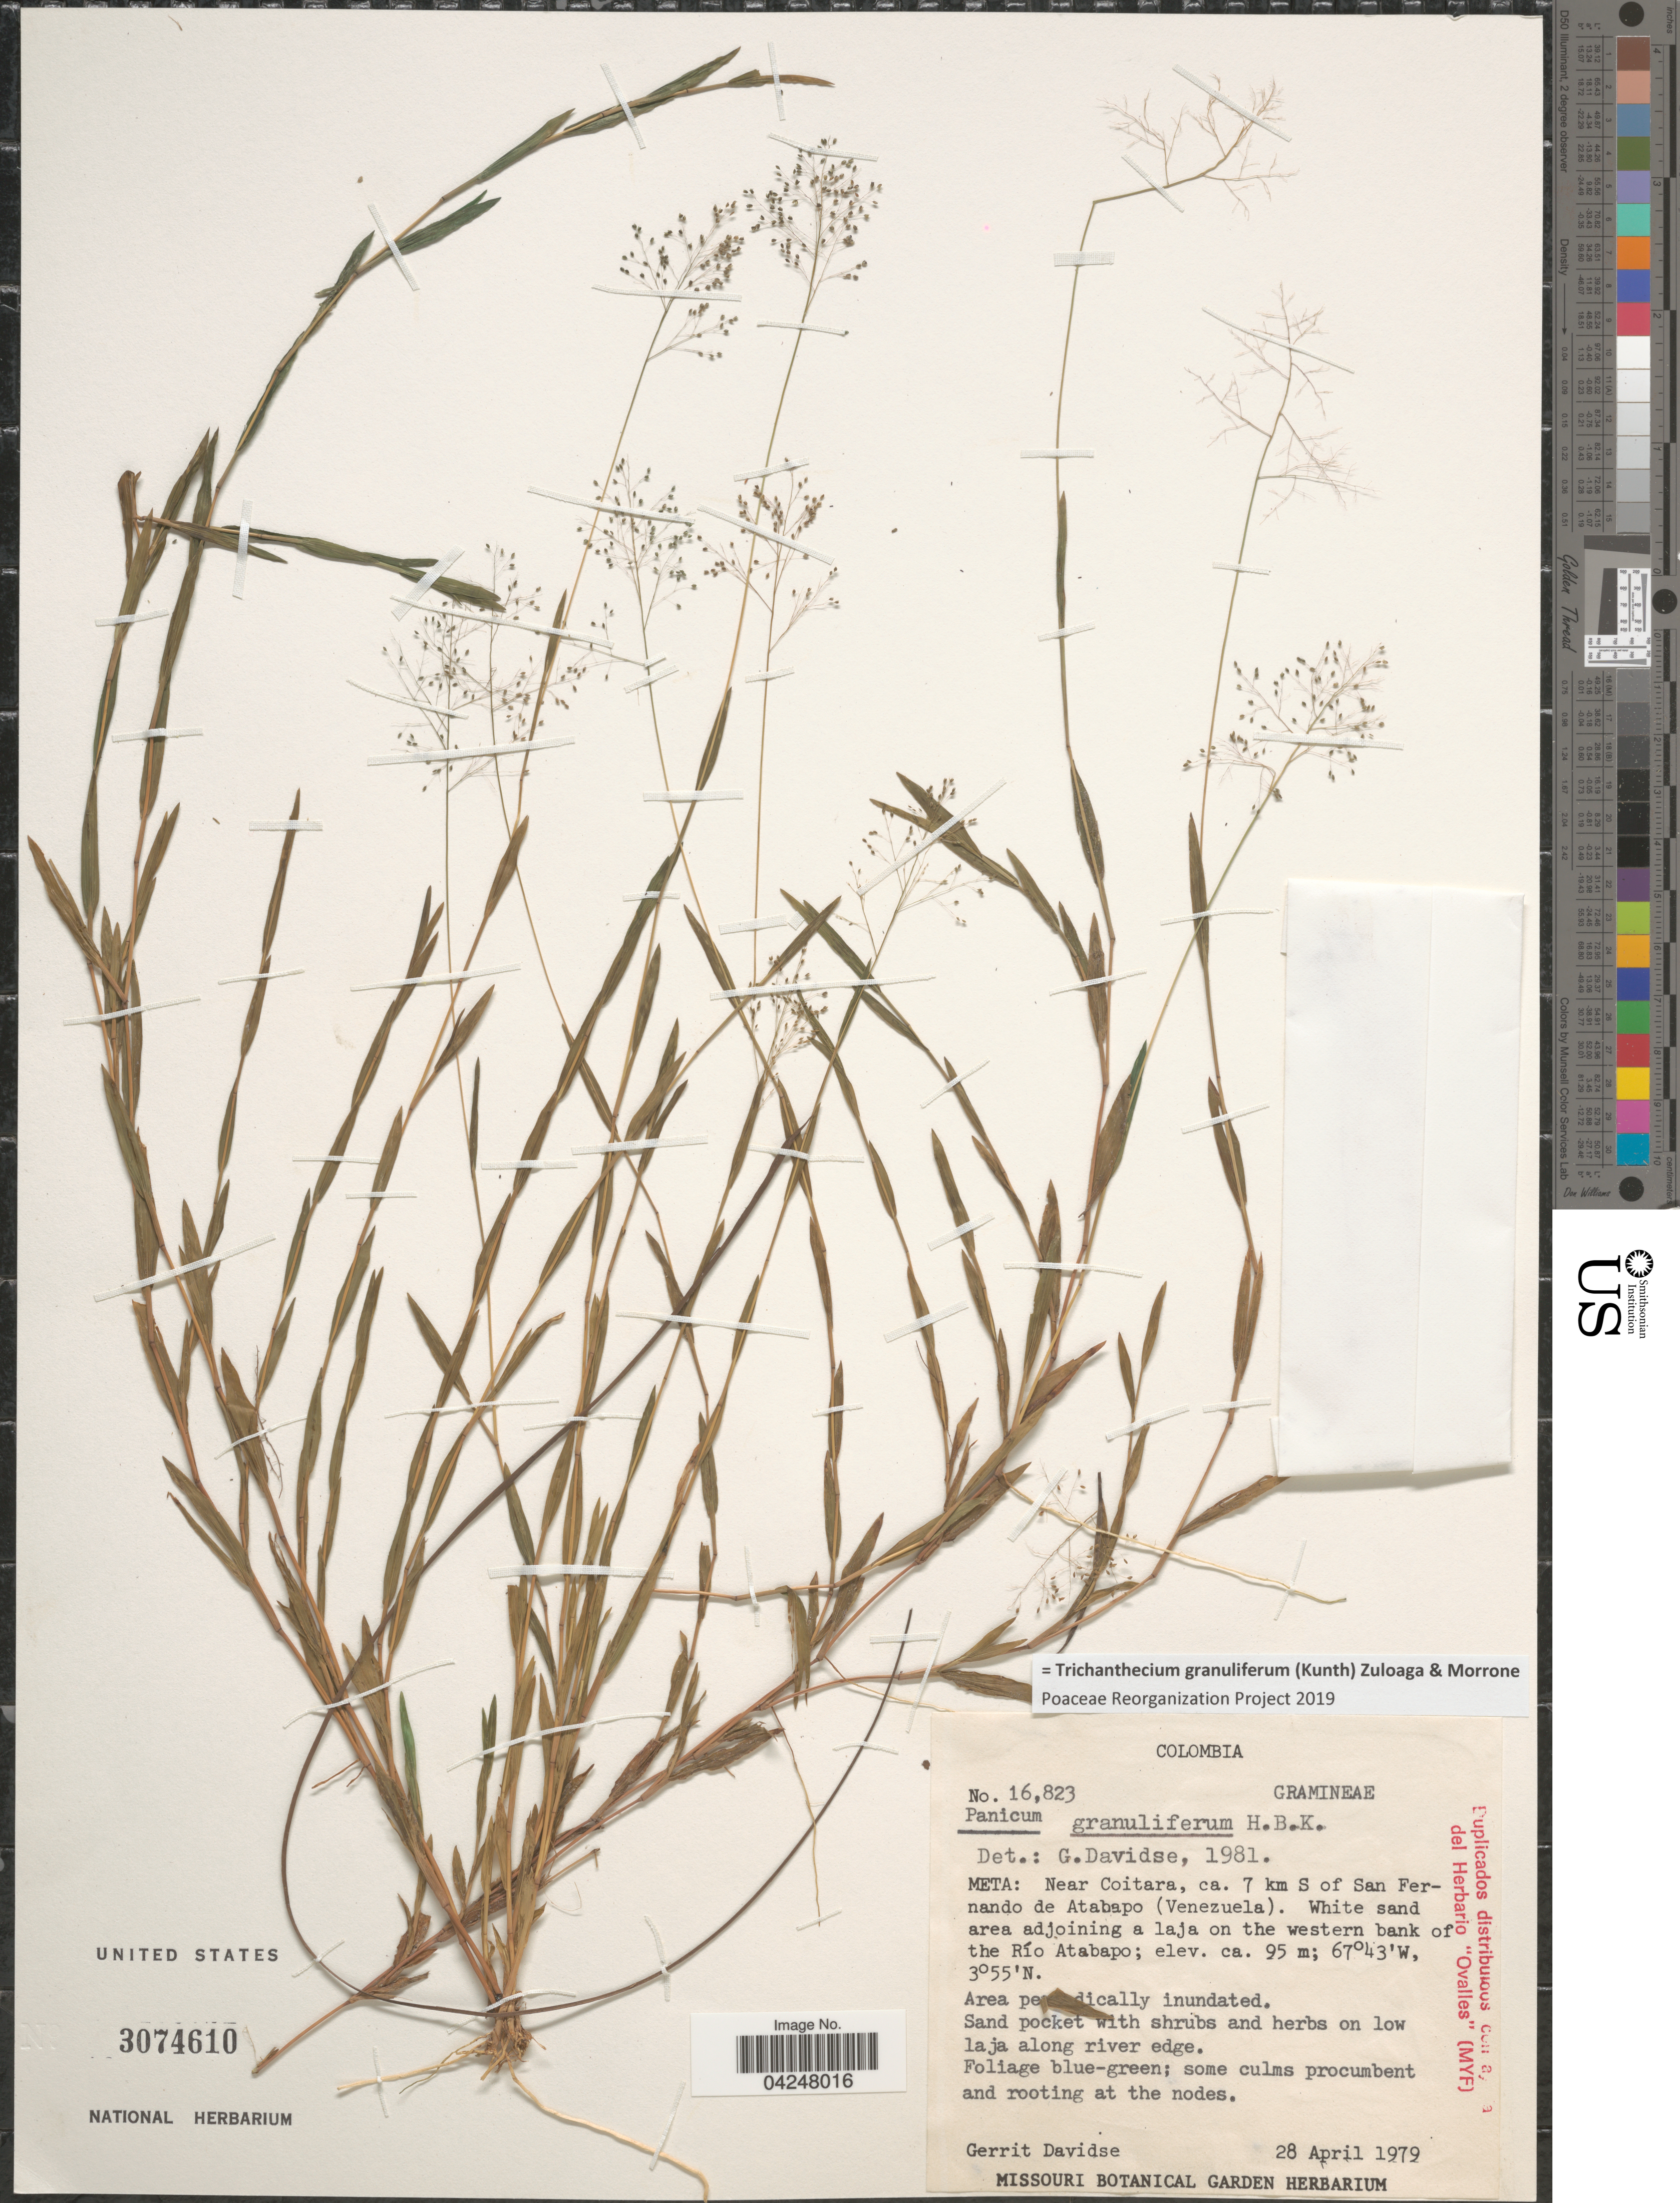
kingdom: Plantae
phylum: Tracheophyta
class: Liliopsida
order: Poales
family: Poaceae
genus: Trichanthecium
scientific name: Trichanthecium granuliferum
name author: (Kunth) Zuloaga & Morrone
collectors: G. Davidse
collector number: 16823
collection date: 1979-04-28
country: Colombia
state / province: Meta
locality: Near Coitara, ca. 7 km S of San Fernando de Atabapo (Venezuela). White sand area adjoining a laja on the western bank of the Río Atabapo.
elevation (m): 95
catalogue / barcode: US 3074610